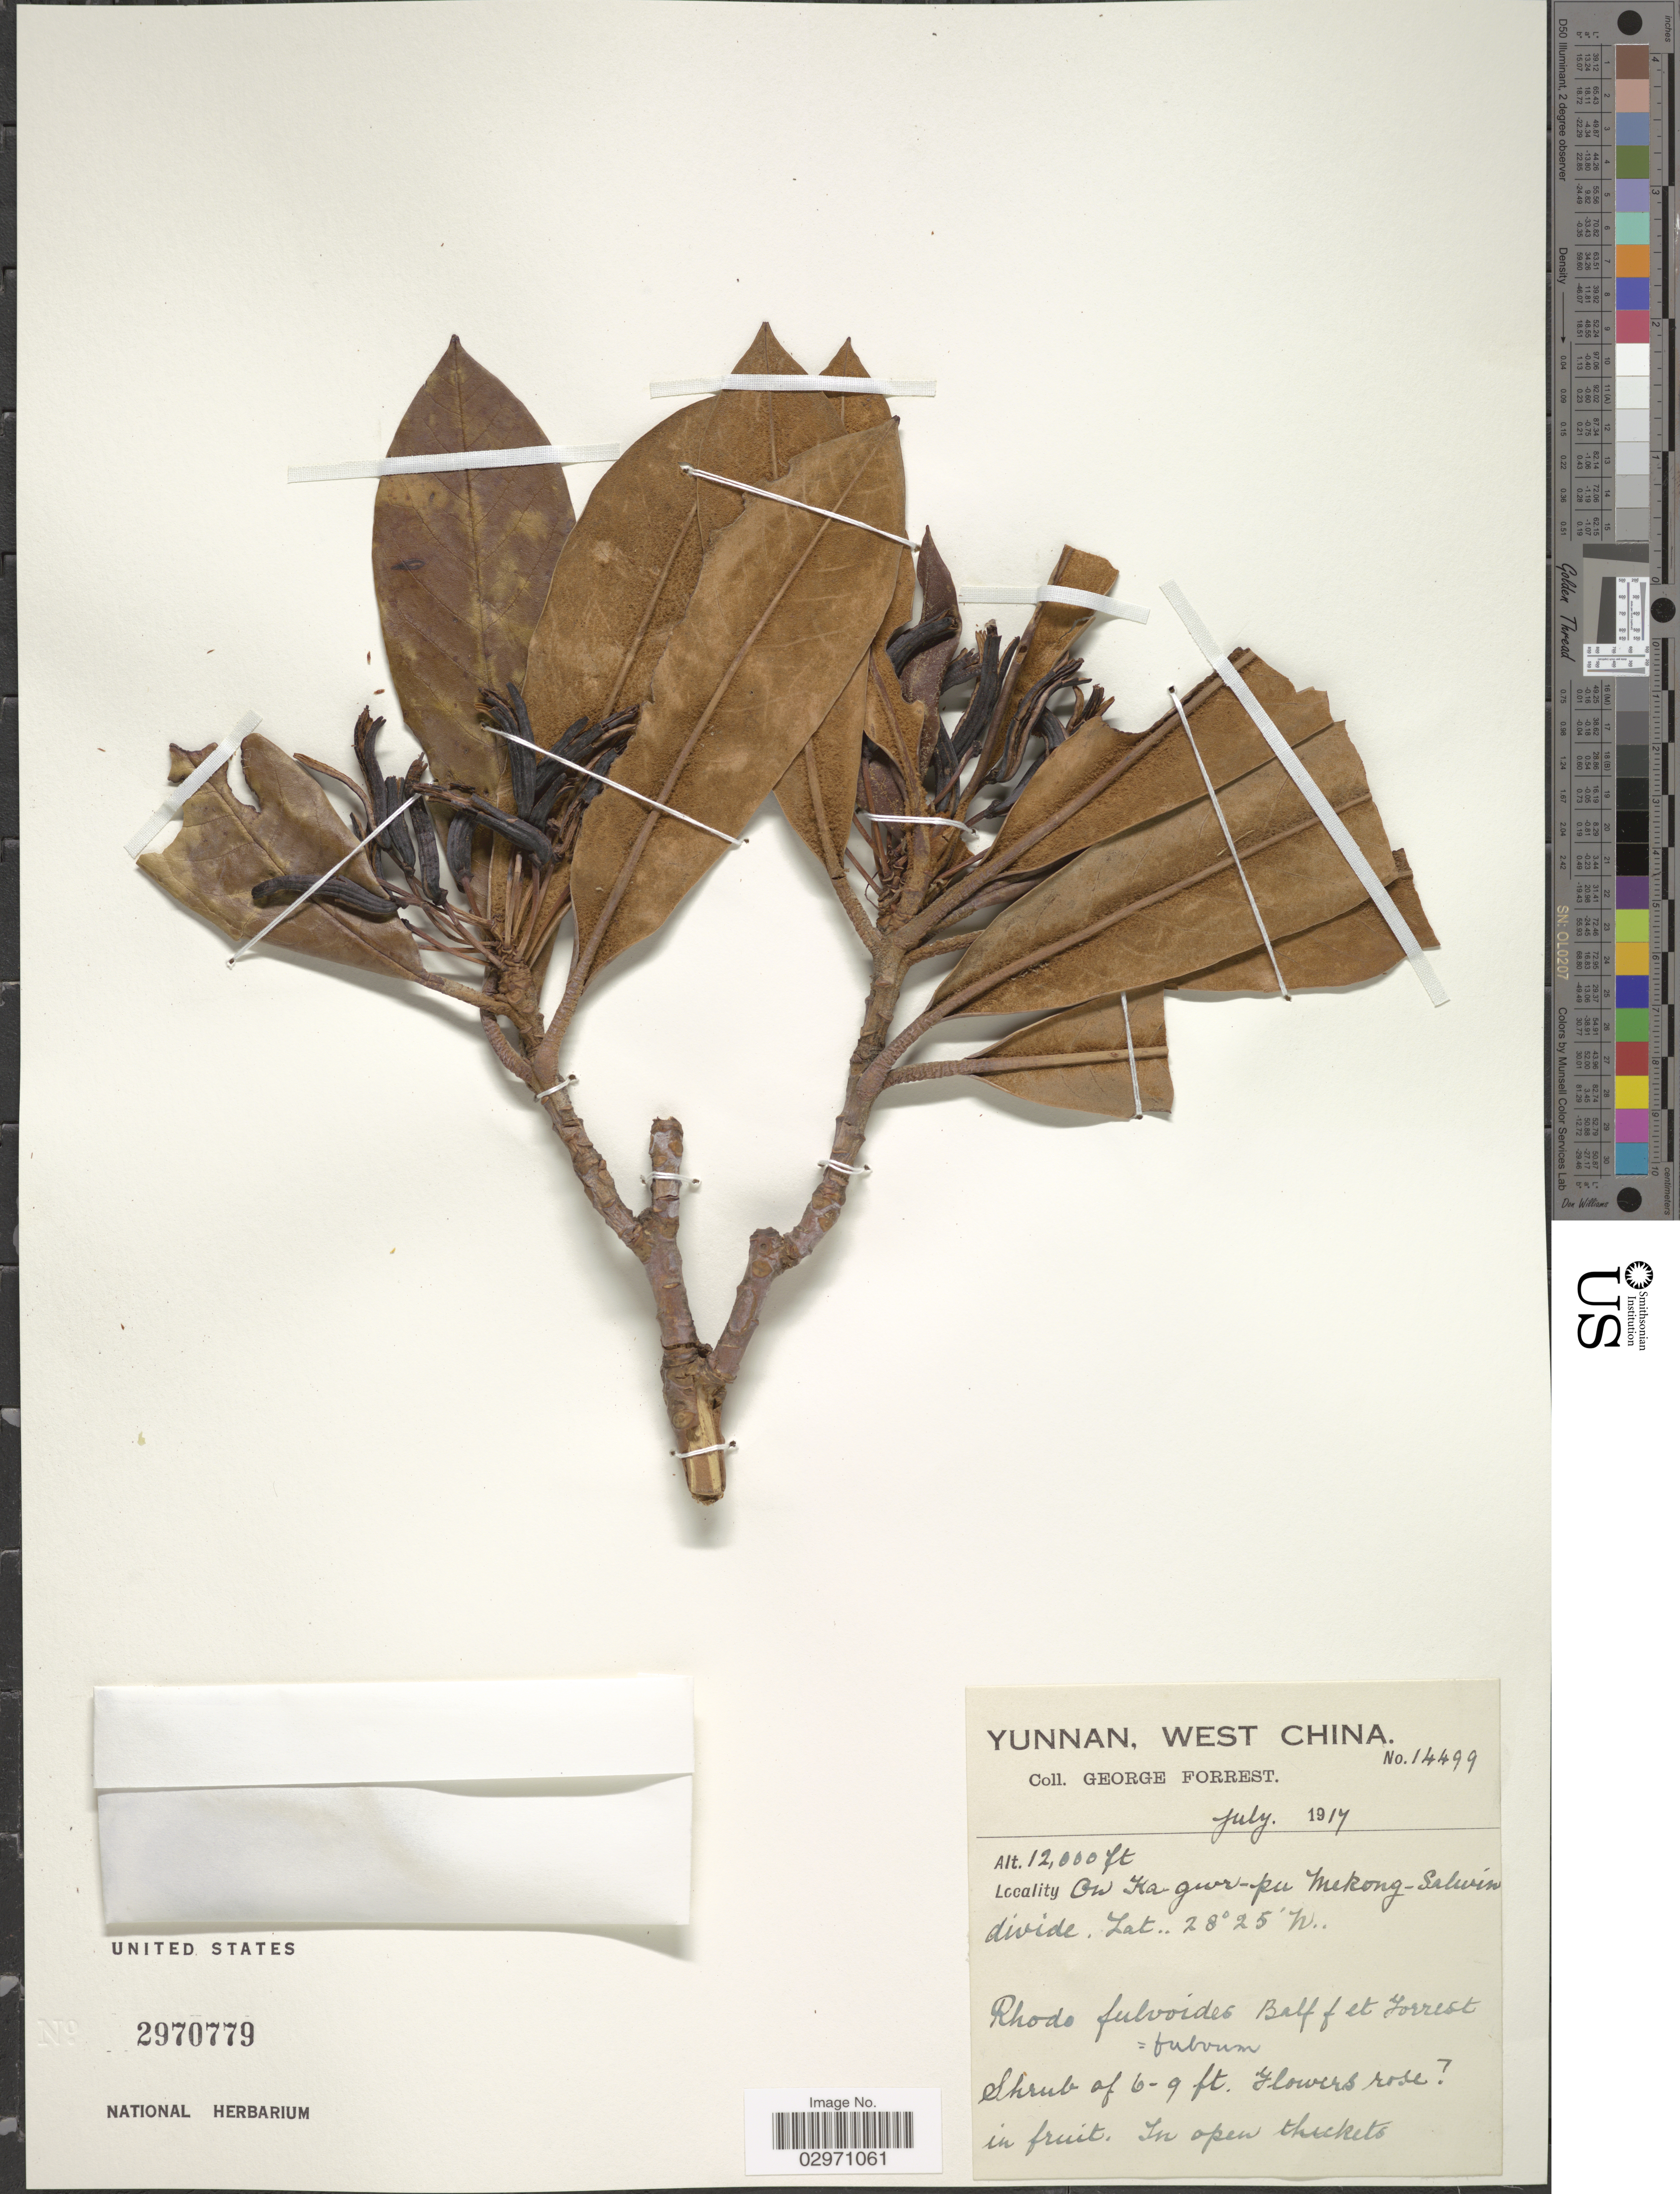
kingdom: Plantae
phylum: Tracheophyta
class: Magnoliopsida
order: Ericales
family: Ericaceae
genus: Rhododendron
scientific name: Rhododendron fulvum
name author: Balf. f. & W.W. Sm.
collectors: G. Forrest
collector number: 14499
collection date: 1917-07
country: China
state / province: Yunnan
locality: West China. On Ka-gur-pu [interpreted] Mekong-Salwin divide.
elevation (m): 3658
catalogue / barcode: US 2970779